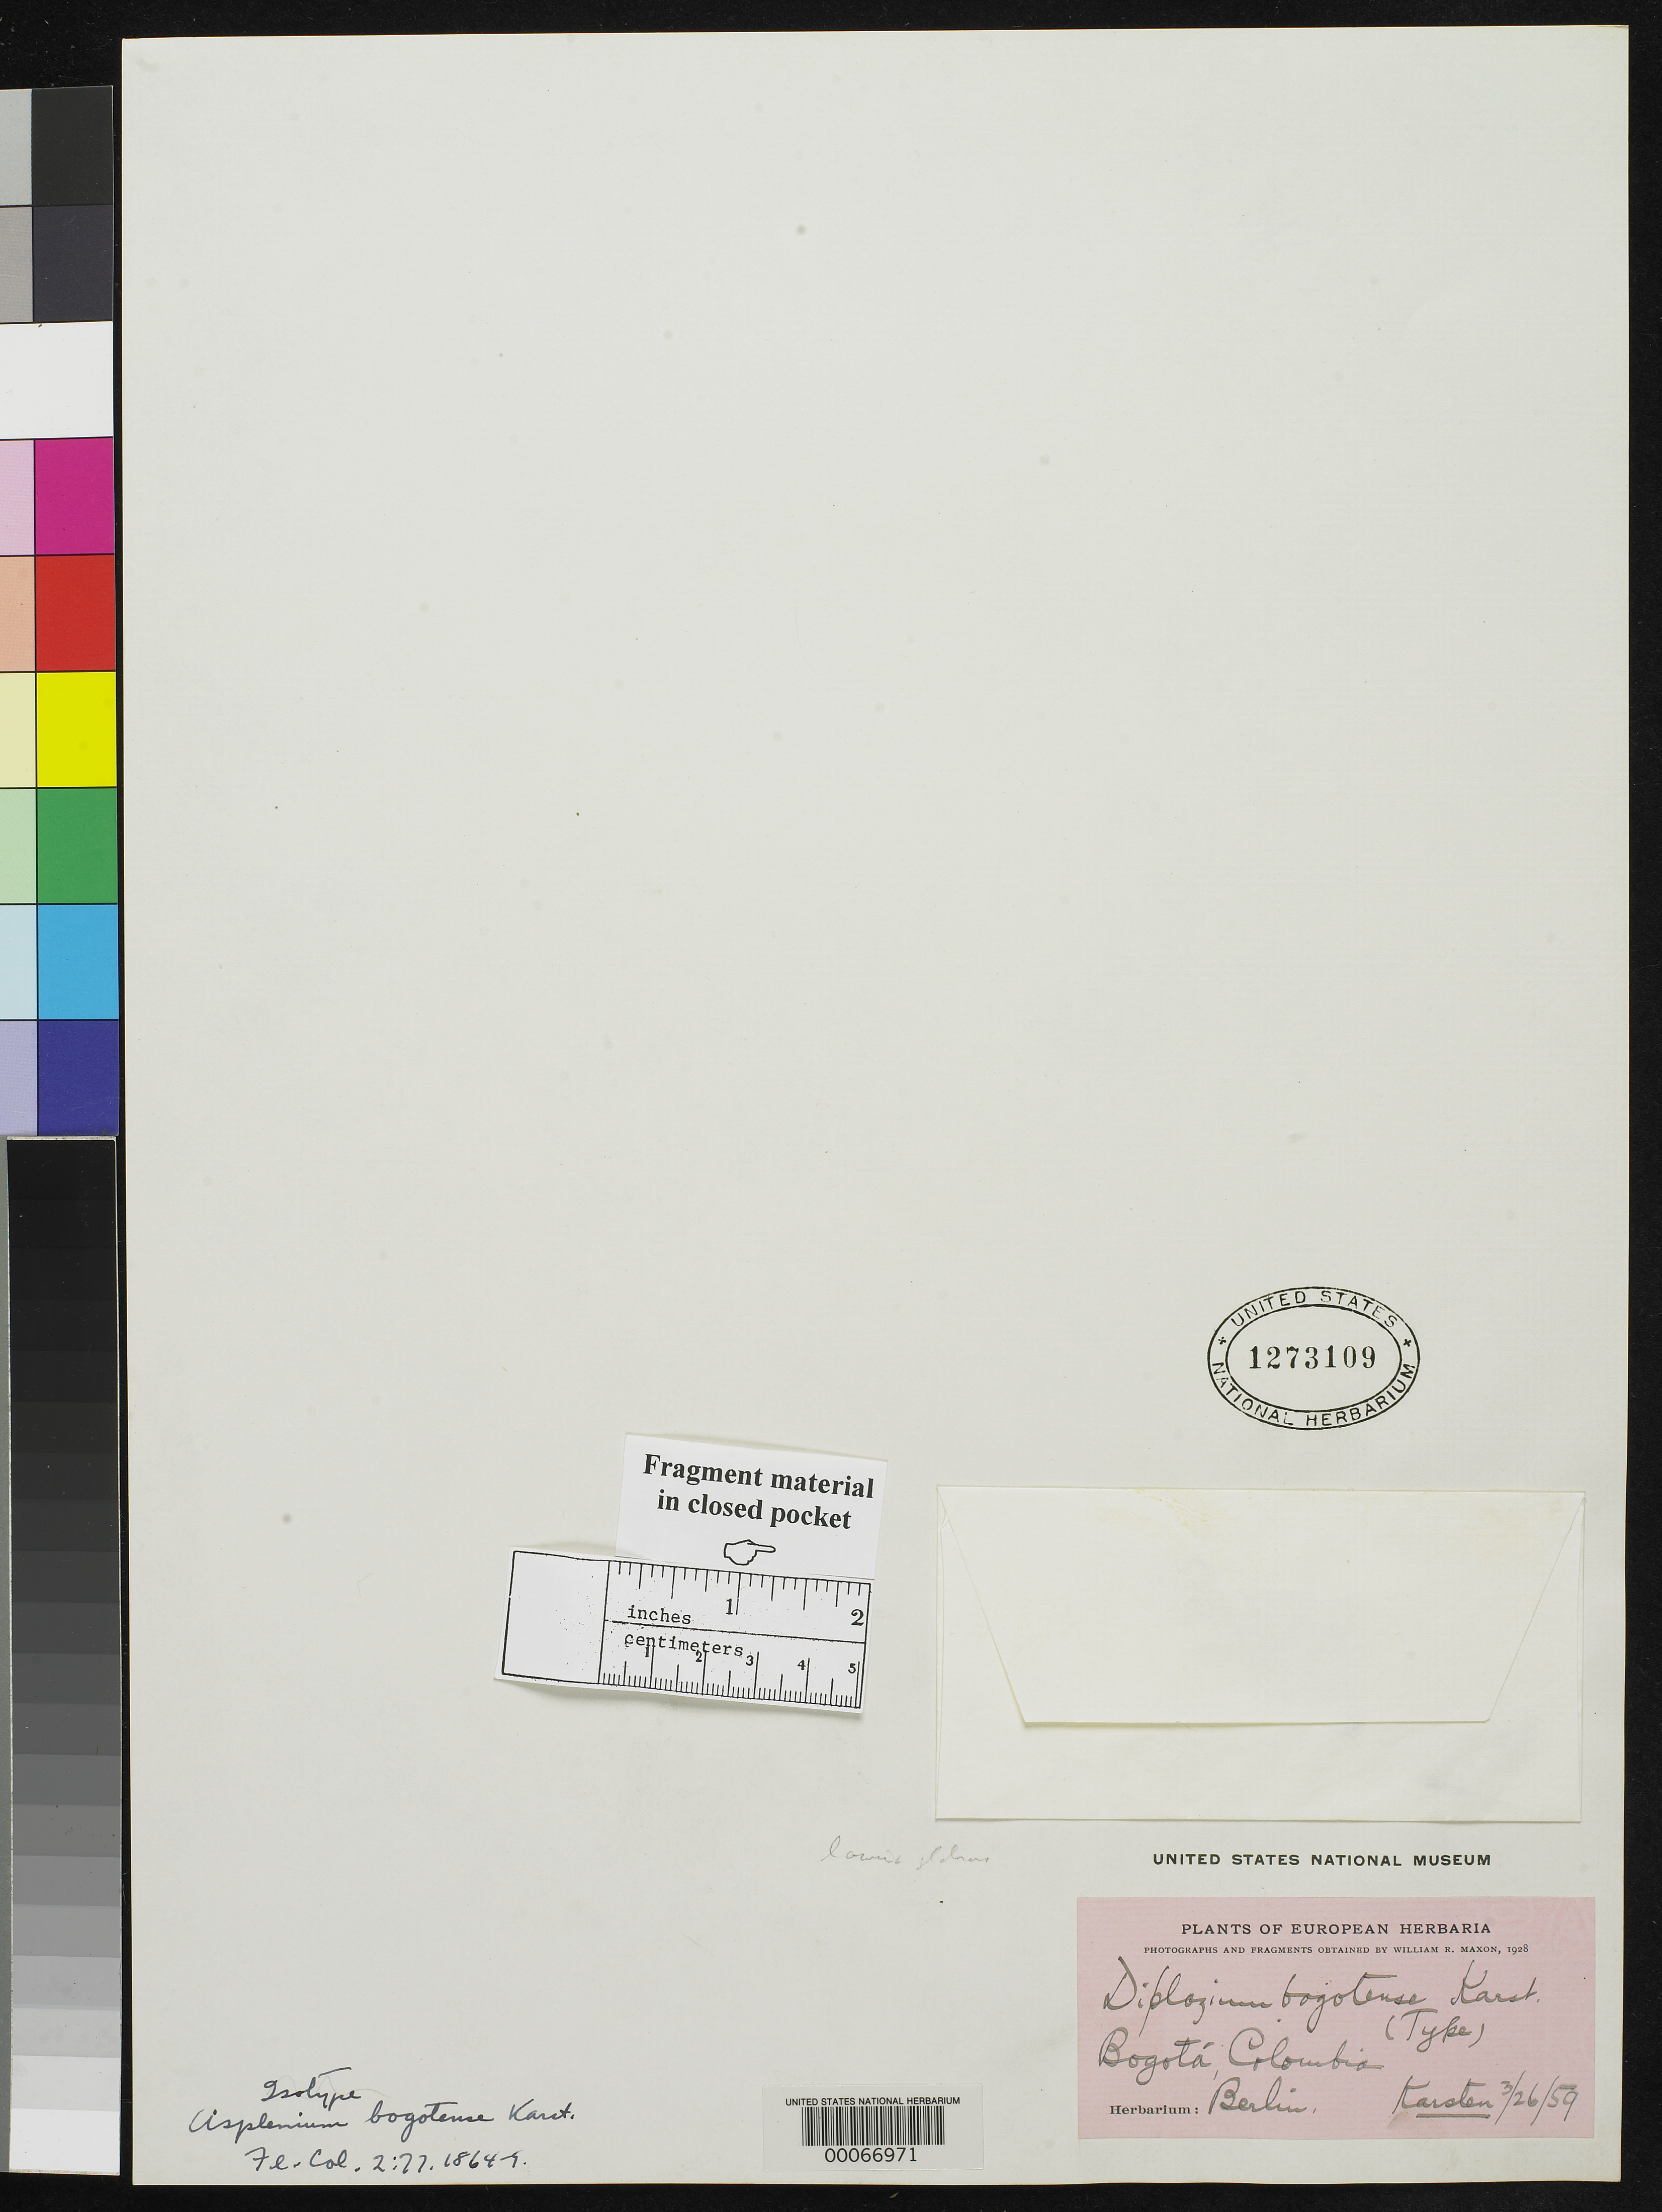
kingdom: Plantae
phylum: Tracheophyta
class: Polypodiopsida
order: Polypodiales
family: Aspleniaceae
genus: Asplenium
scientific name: Asplenium bogotense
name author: H. Karst.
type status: Type Fragment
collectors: H. Karsten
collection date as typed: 26 Mar 1859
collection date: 1859-03-26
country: Colombia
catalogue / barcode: US 1273109